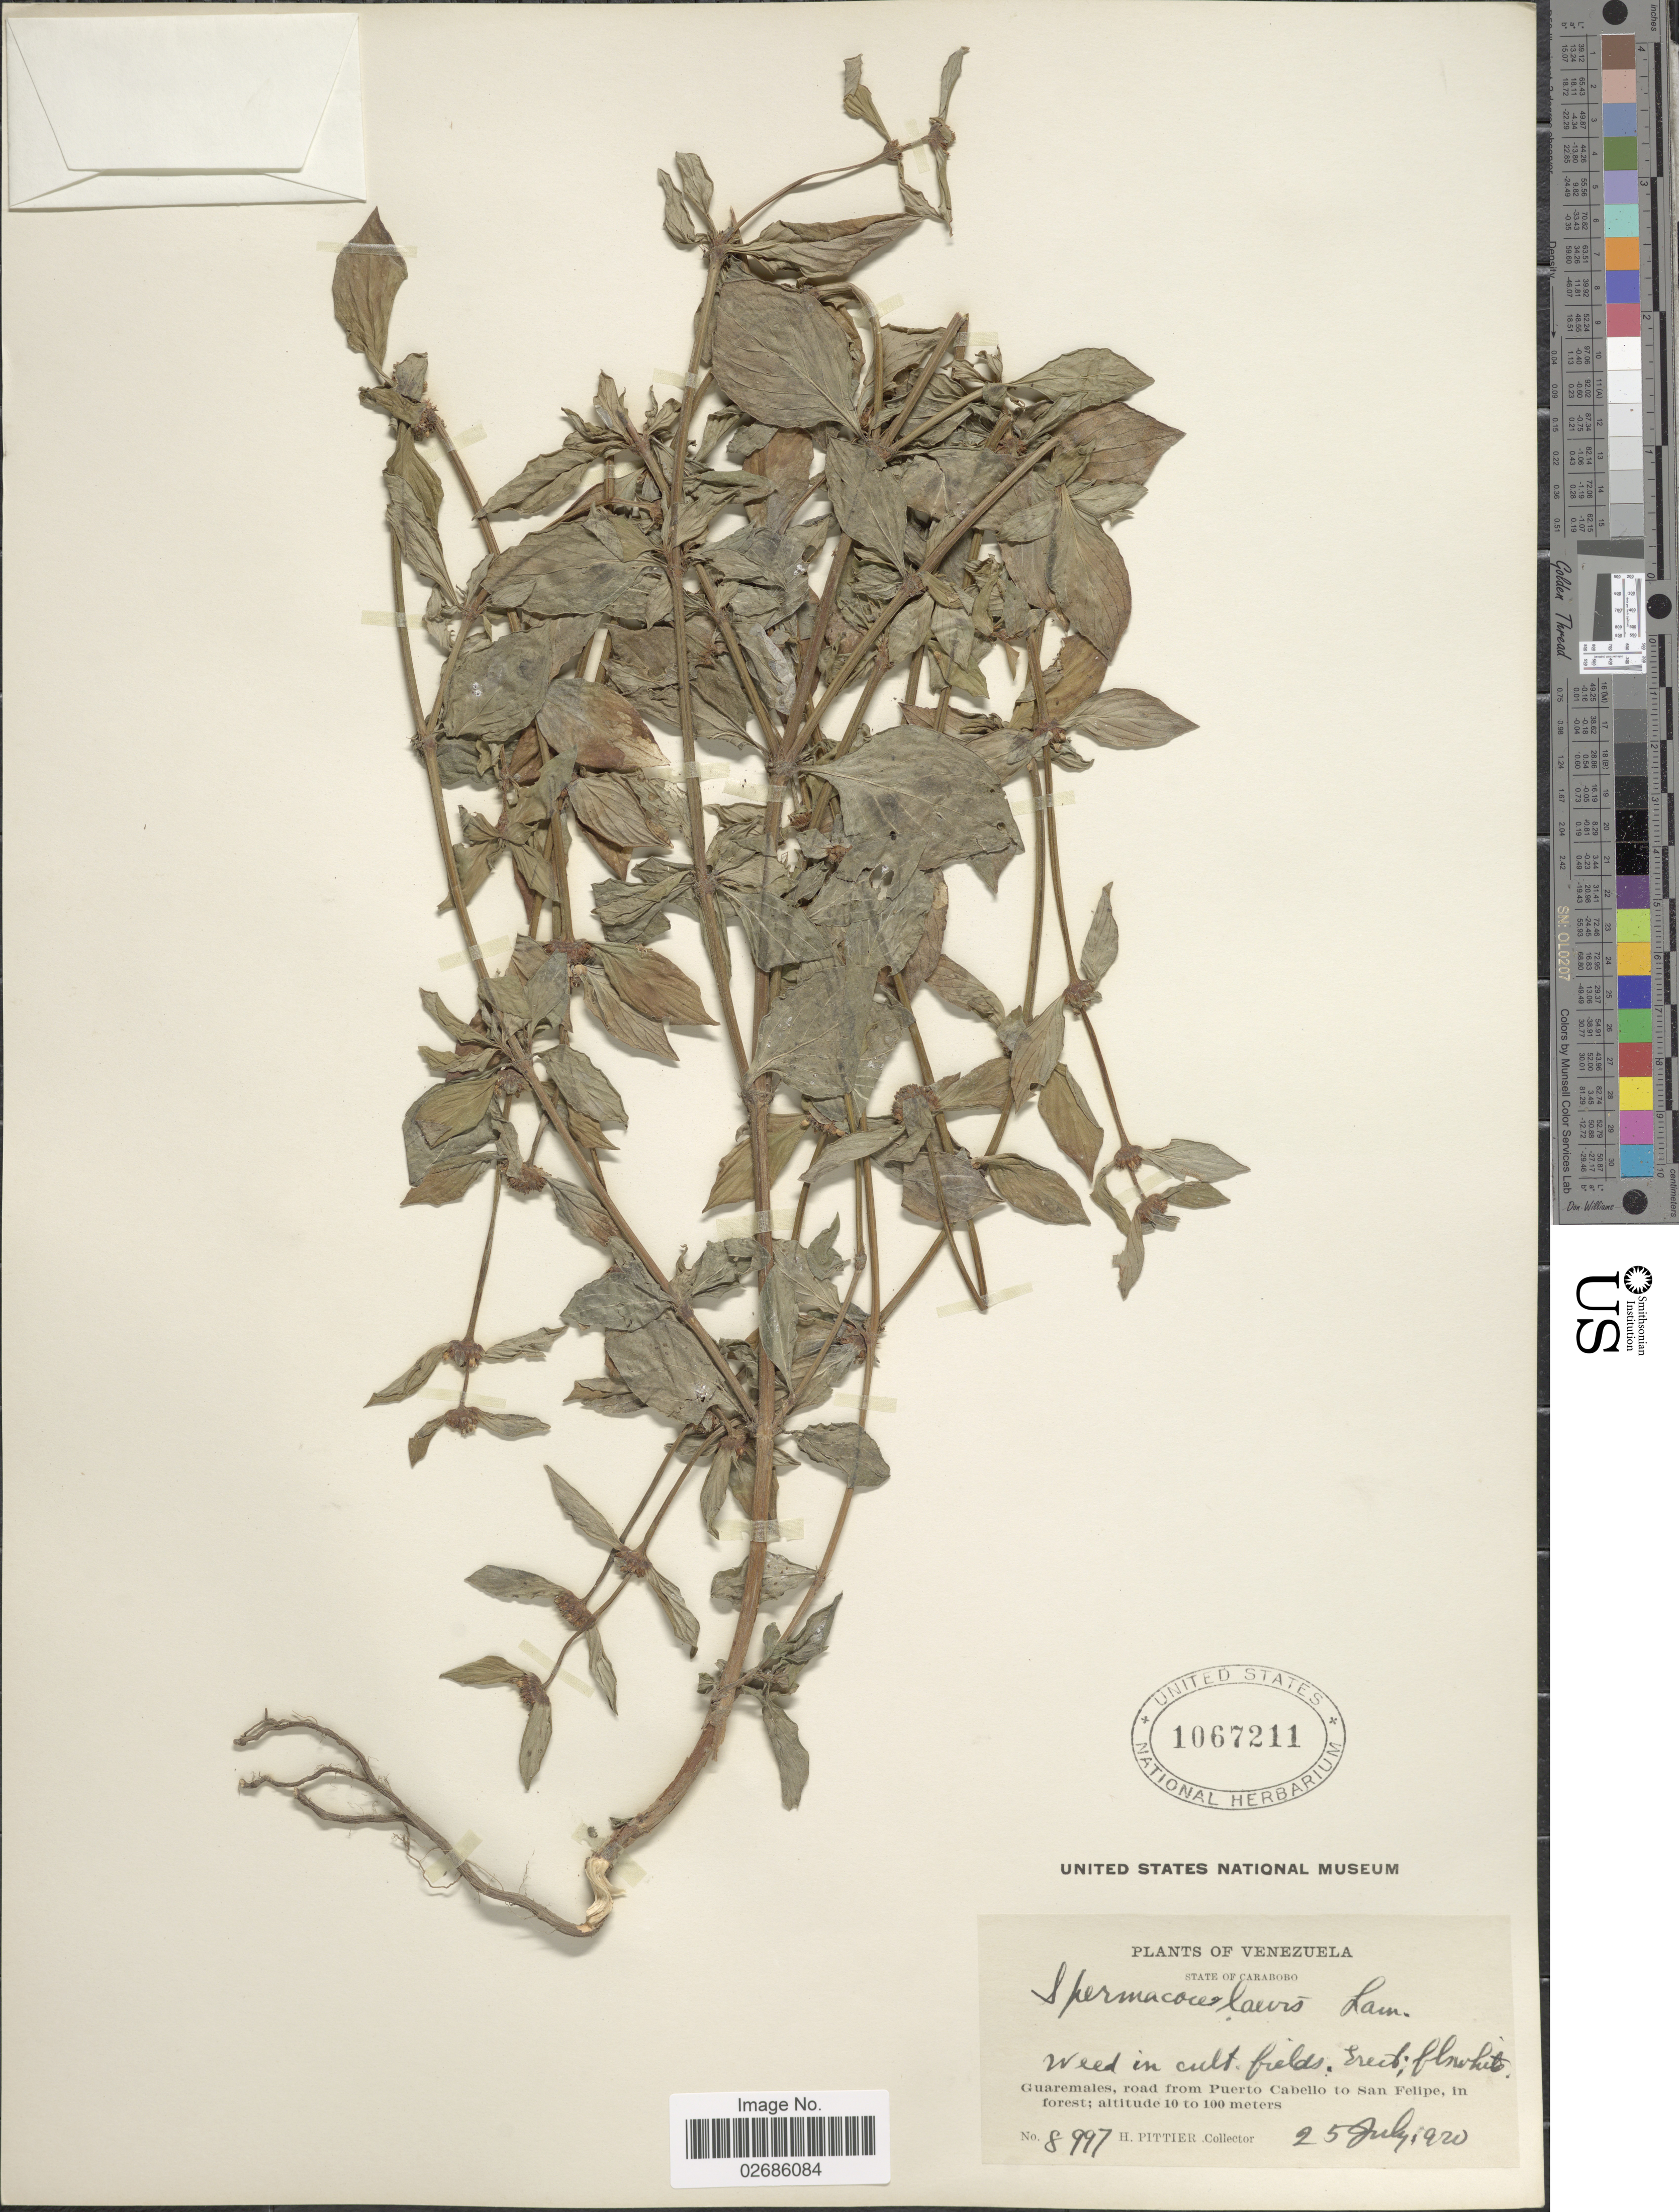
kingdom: Plantae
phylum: Tracheophyta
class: Magnoliopsida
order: Gentianales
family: Rubiaceae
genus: Borreria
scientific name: Borreria assurgens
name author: (Ruiz & Pav.) Griseb.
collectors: H. F. Pittier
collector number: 8997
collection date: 1920-07-25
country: Venezuela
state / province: Carabobo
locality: Guaremales, road from Puerto Cabello to San Felipe, in forest.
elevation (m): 10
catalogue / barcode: US 1067211